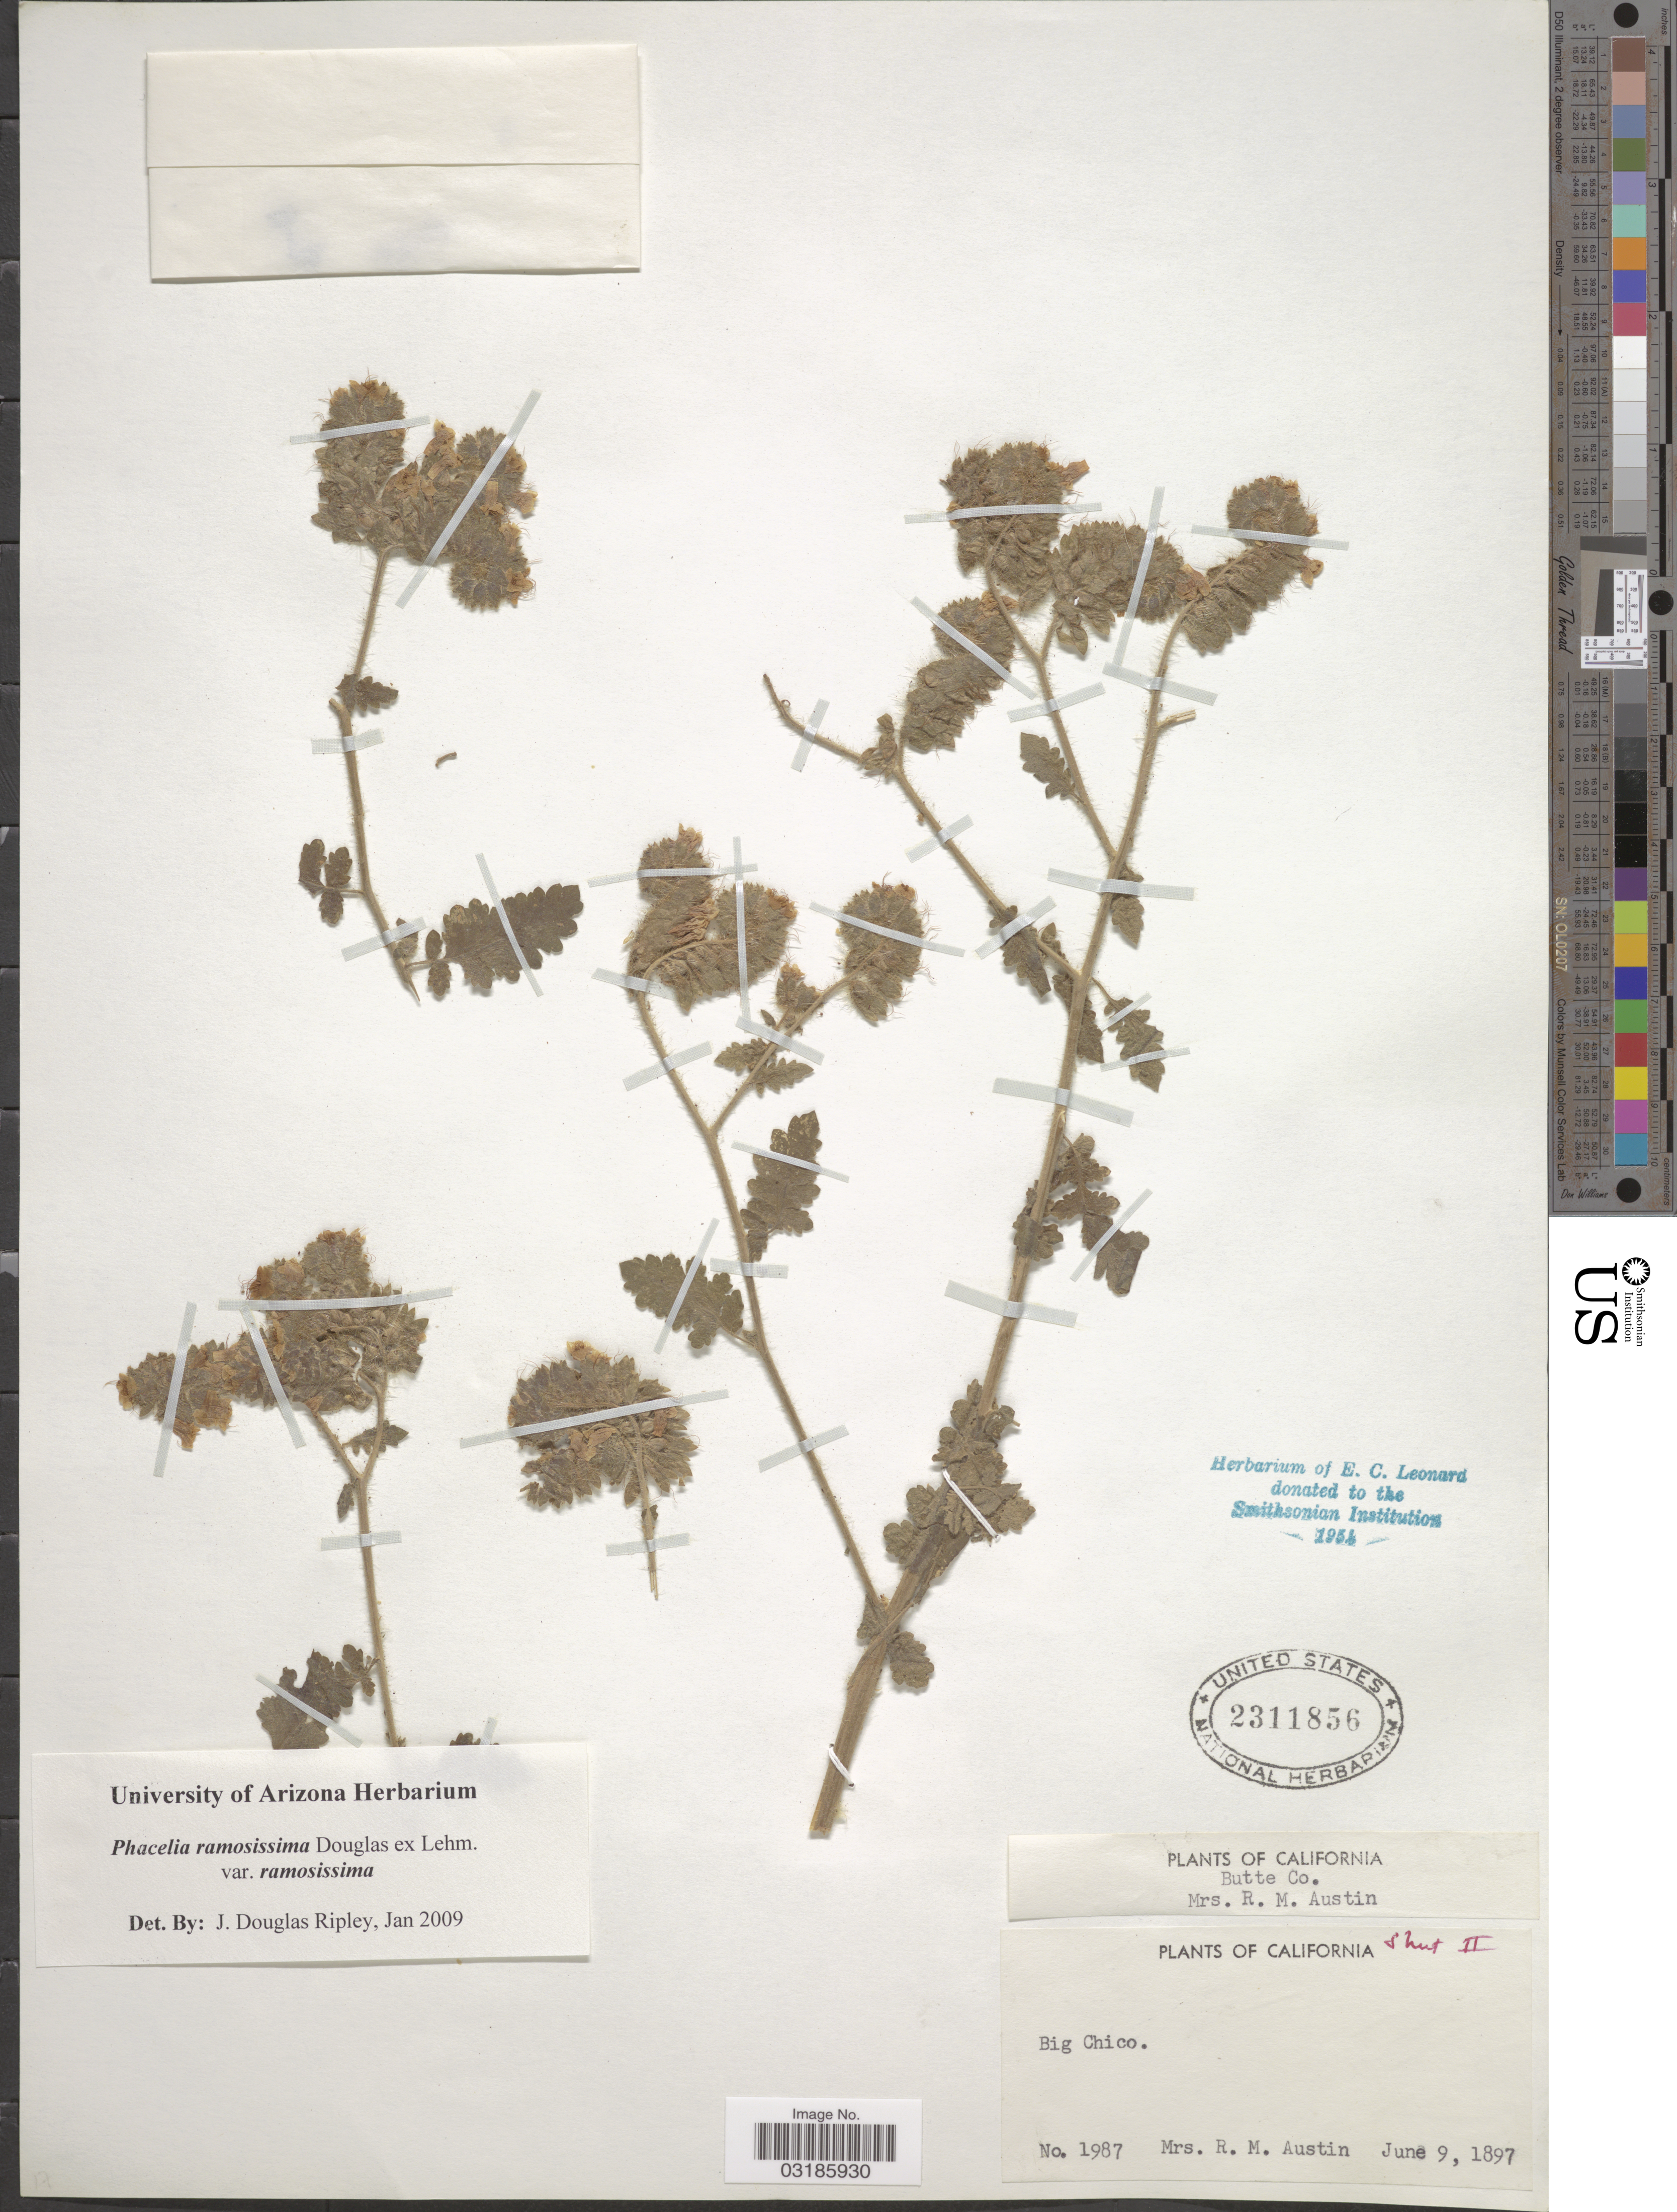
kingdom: Plantae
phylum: Tracheophyta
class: Magnoliopsida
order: Boraginales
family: Hydrophyllaceae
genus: Phacelia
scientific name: Phacelia ramosissima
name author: Douglas ex Lehm.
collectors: R. Austin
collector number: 1987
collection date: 1897-06-09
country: United States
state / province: California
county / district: Butte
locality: Butte Co. Big Chico.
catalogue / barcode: US 2311856